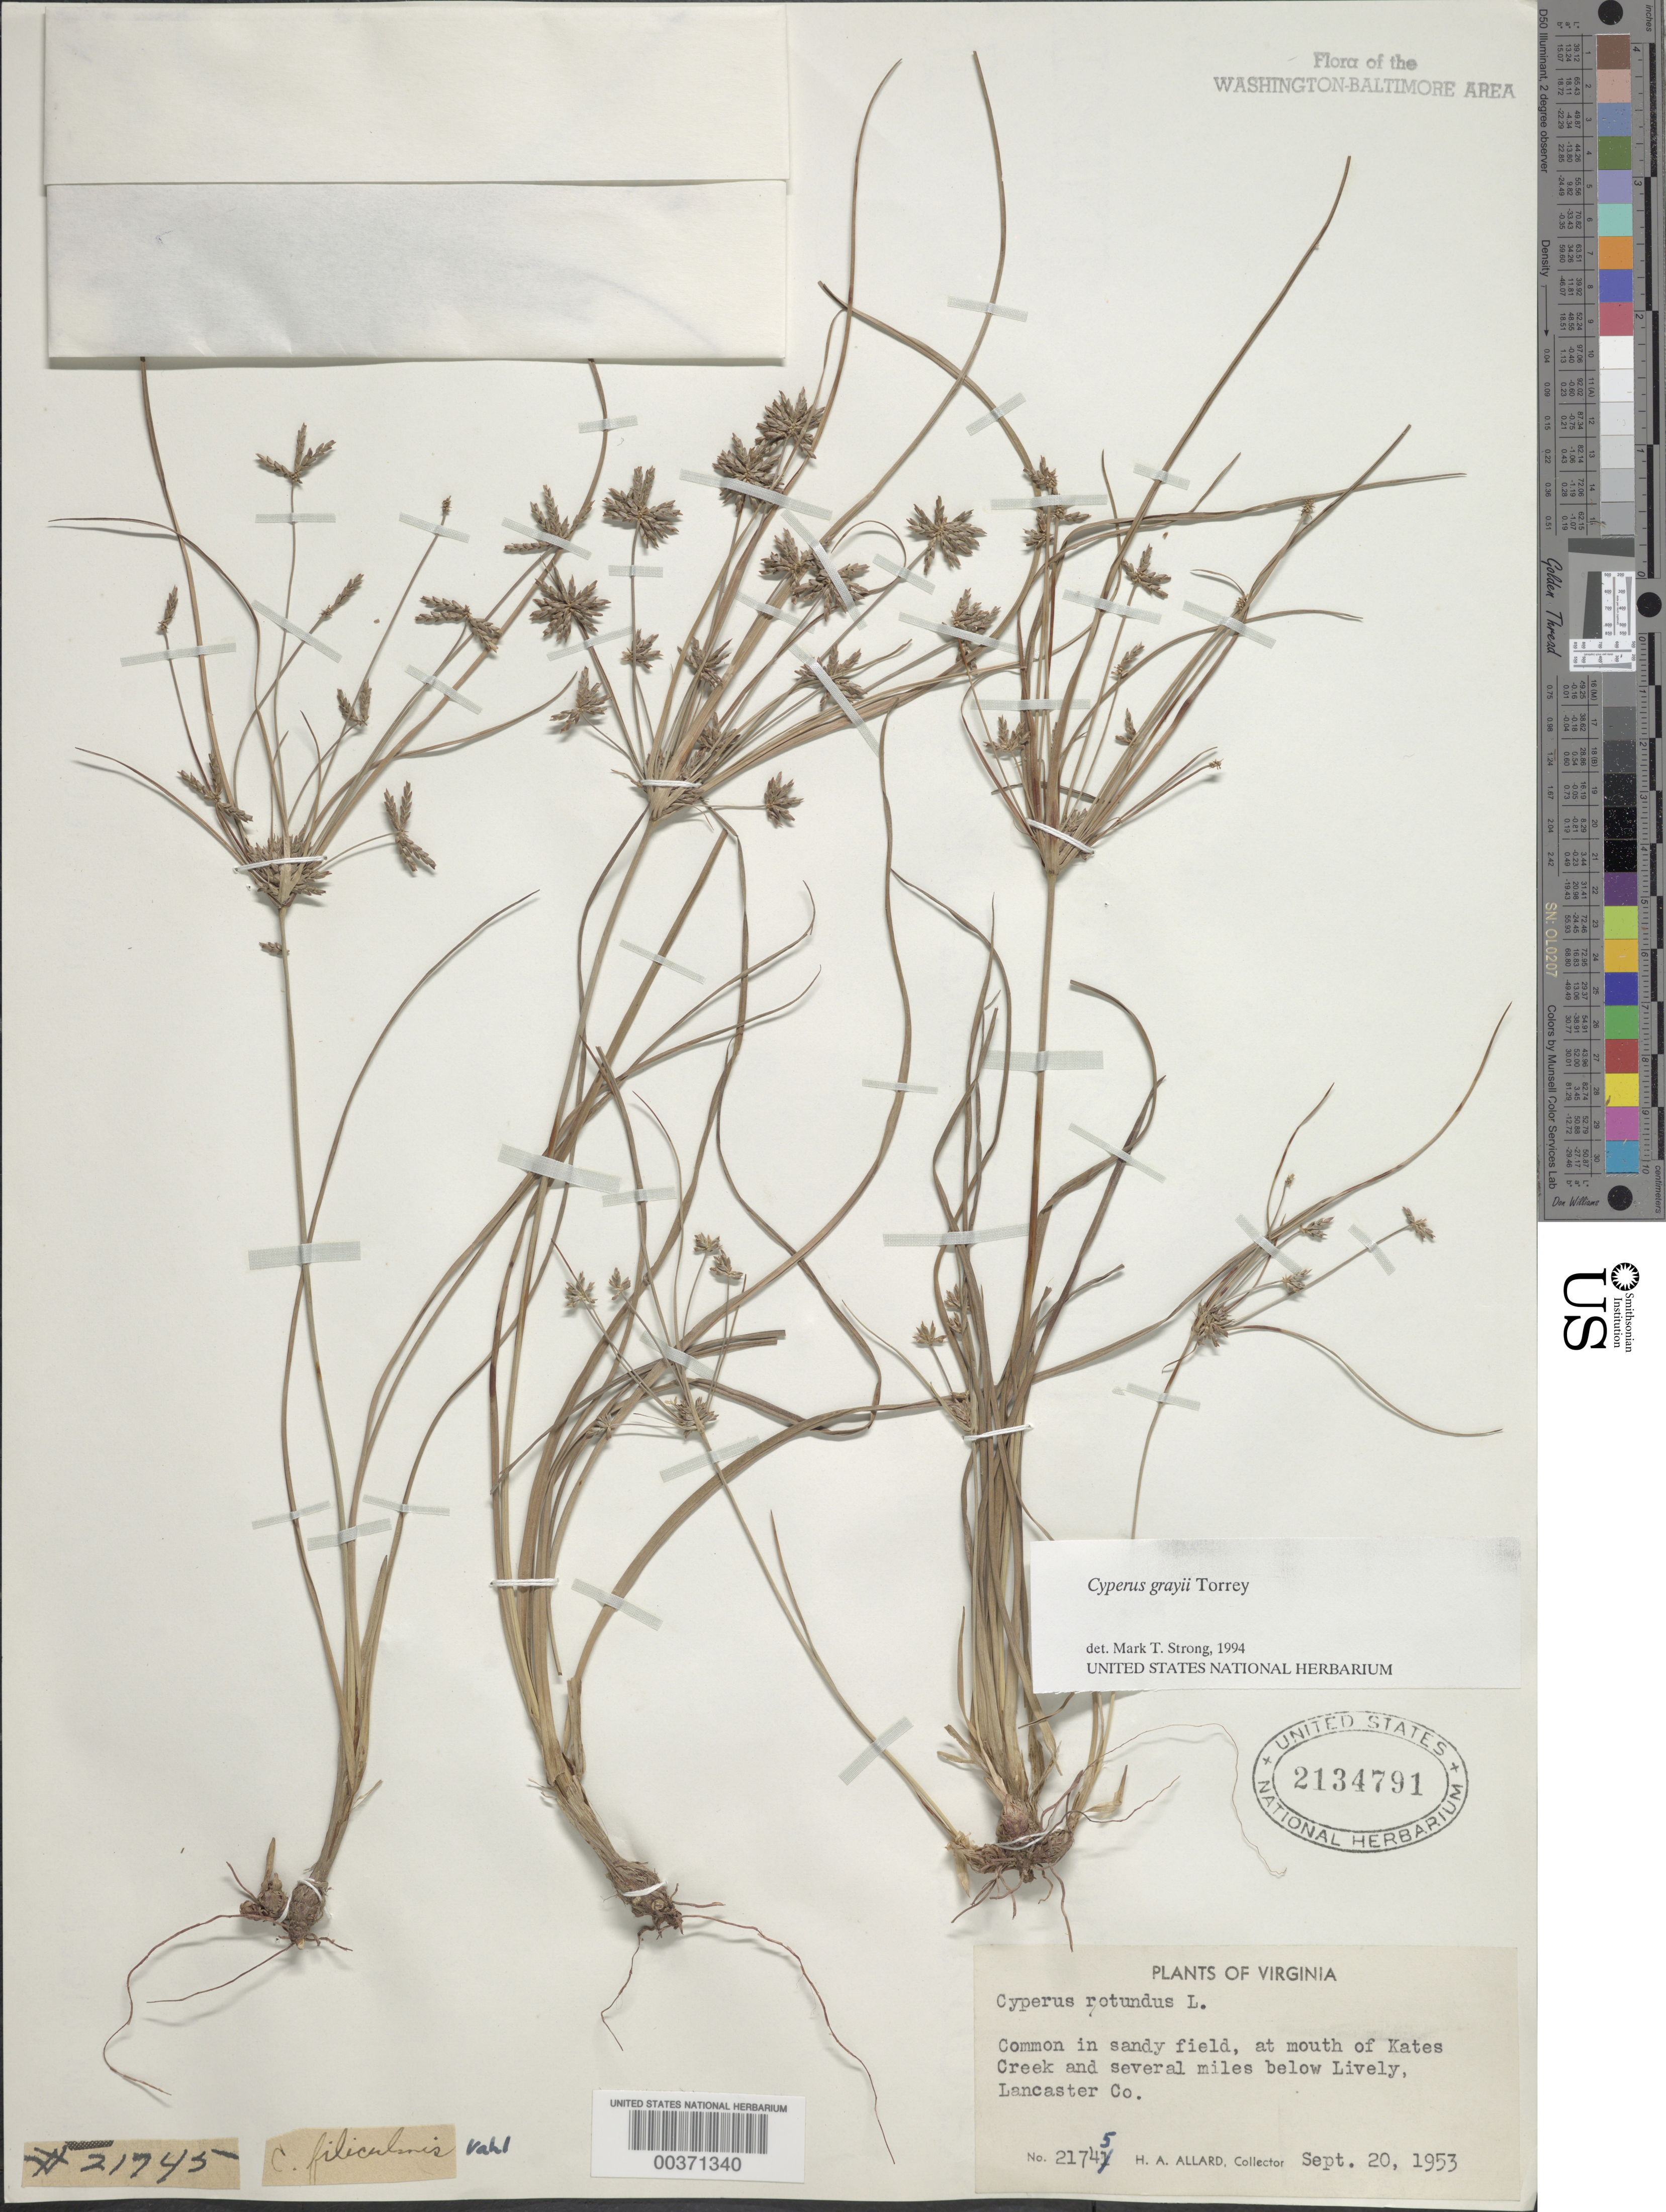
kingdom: Plantae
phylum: Tracheophyta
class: Liliopsida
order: Poales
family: Cyperaceae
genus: Cyperus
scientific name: Cyperus grayi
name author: Torr.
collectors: H. A. Allard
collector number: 21745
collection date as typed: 20 Sep 1953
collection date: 1953-09-20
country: United States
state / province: Virginia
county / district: Lancaster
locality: Mouth of Kates Creek below Lively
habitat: Dry soil of pasture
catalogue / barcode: US 2134791